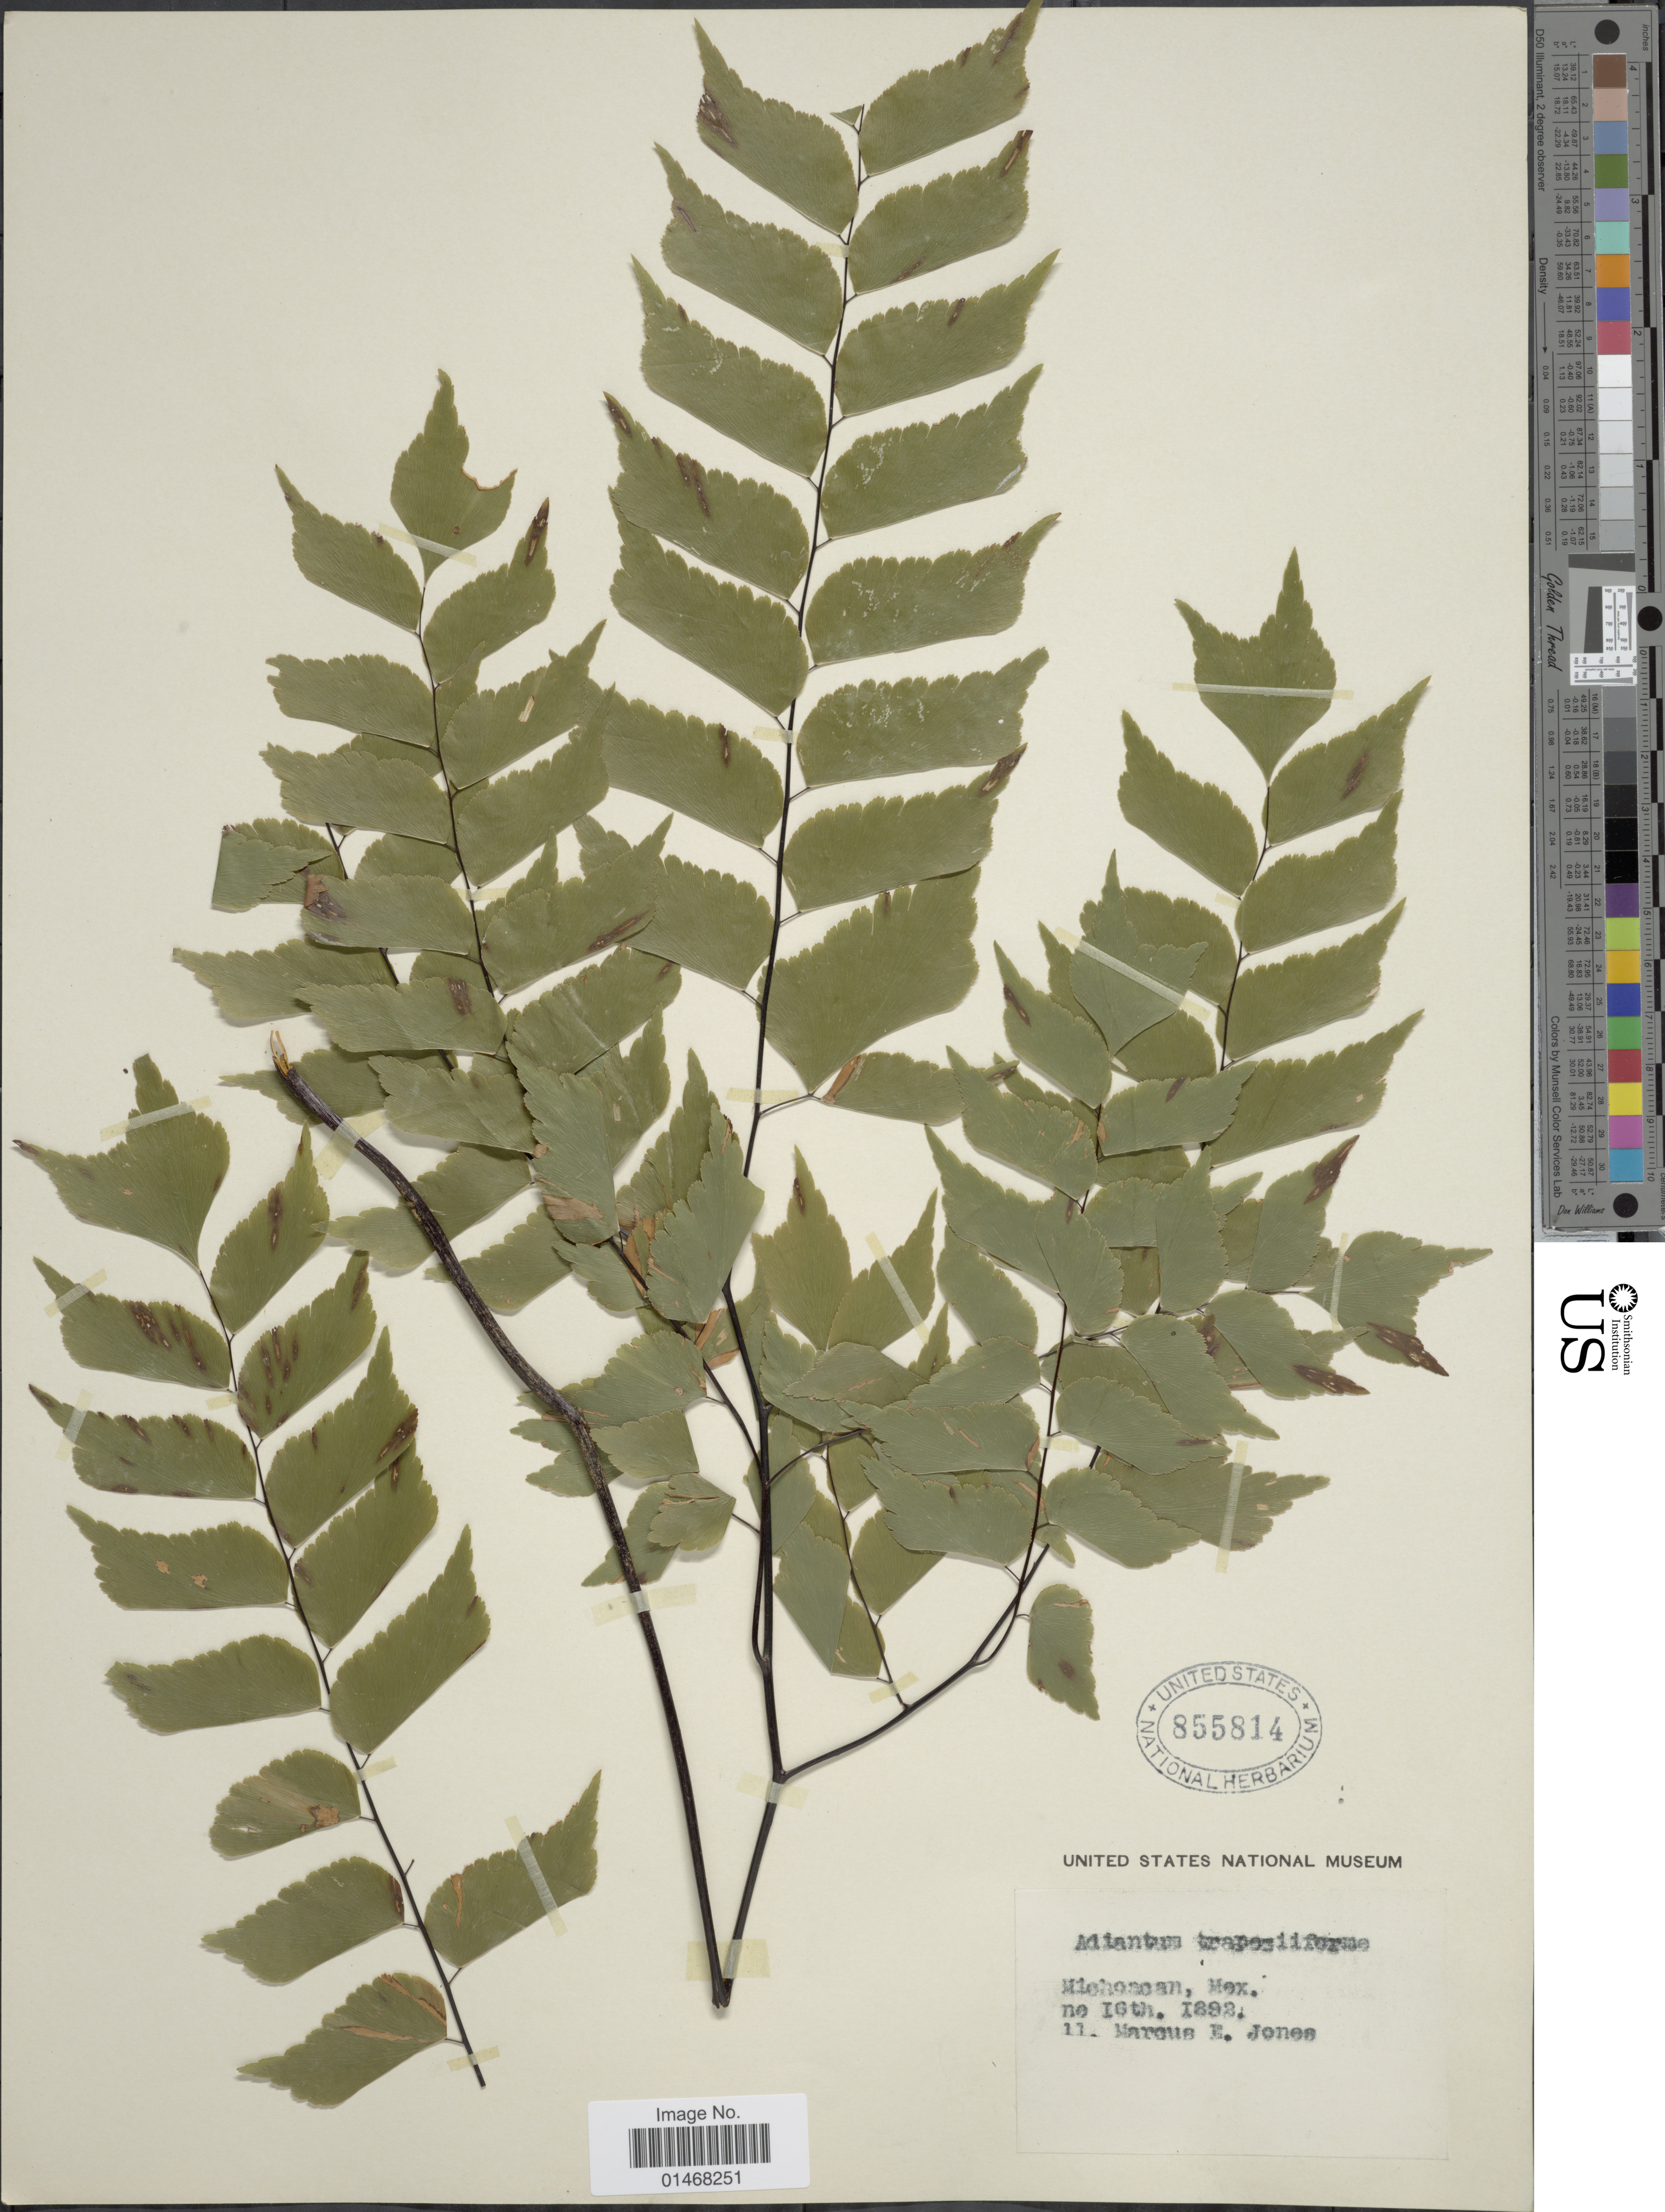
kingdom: Plantae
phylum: Tracheophyta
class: Polypodiopsida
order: Polypodiales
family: Pteridaceae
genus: Adiantum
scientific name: Adiantum trapeziforme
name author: L.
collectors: M. E. Jones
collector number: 11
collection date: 1892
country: Mexico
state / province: Michoacán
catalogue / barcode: US 855814